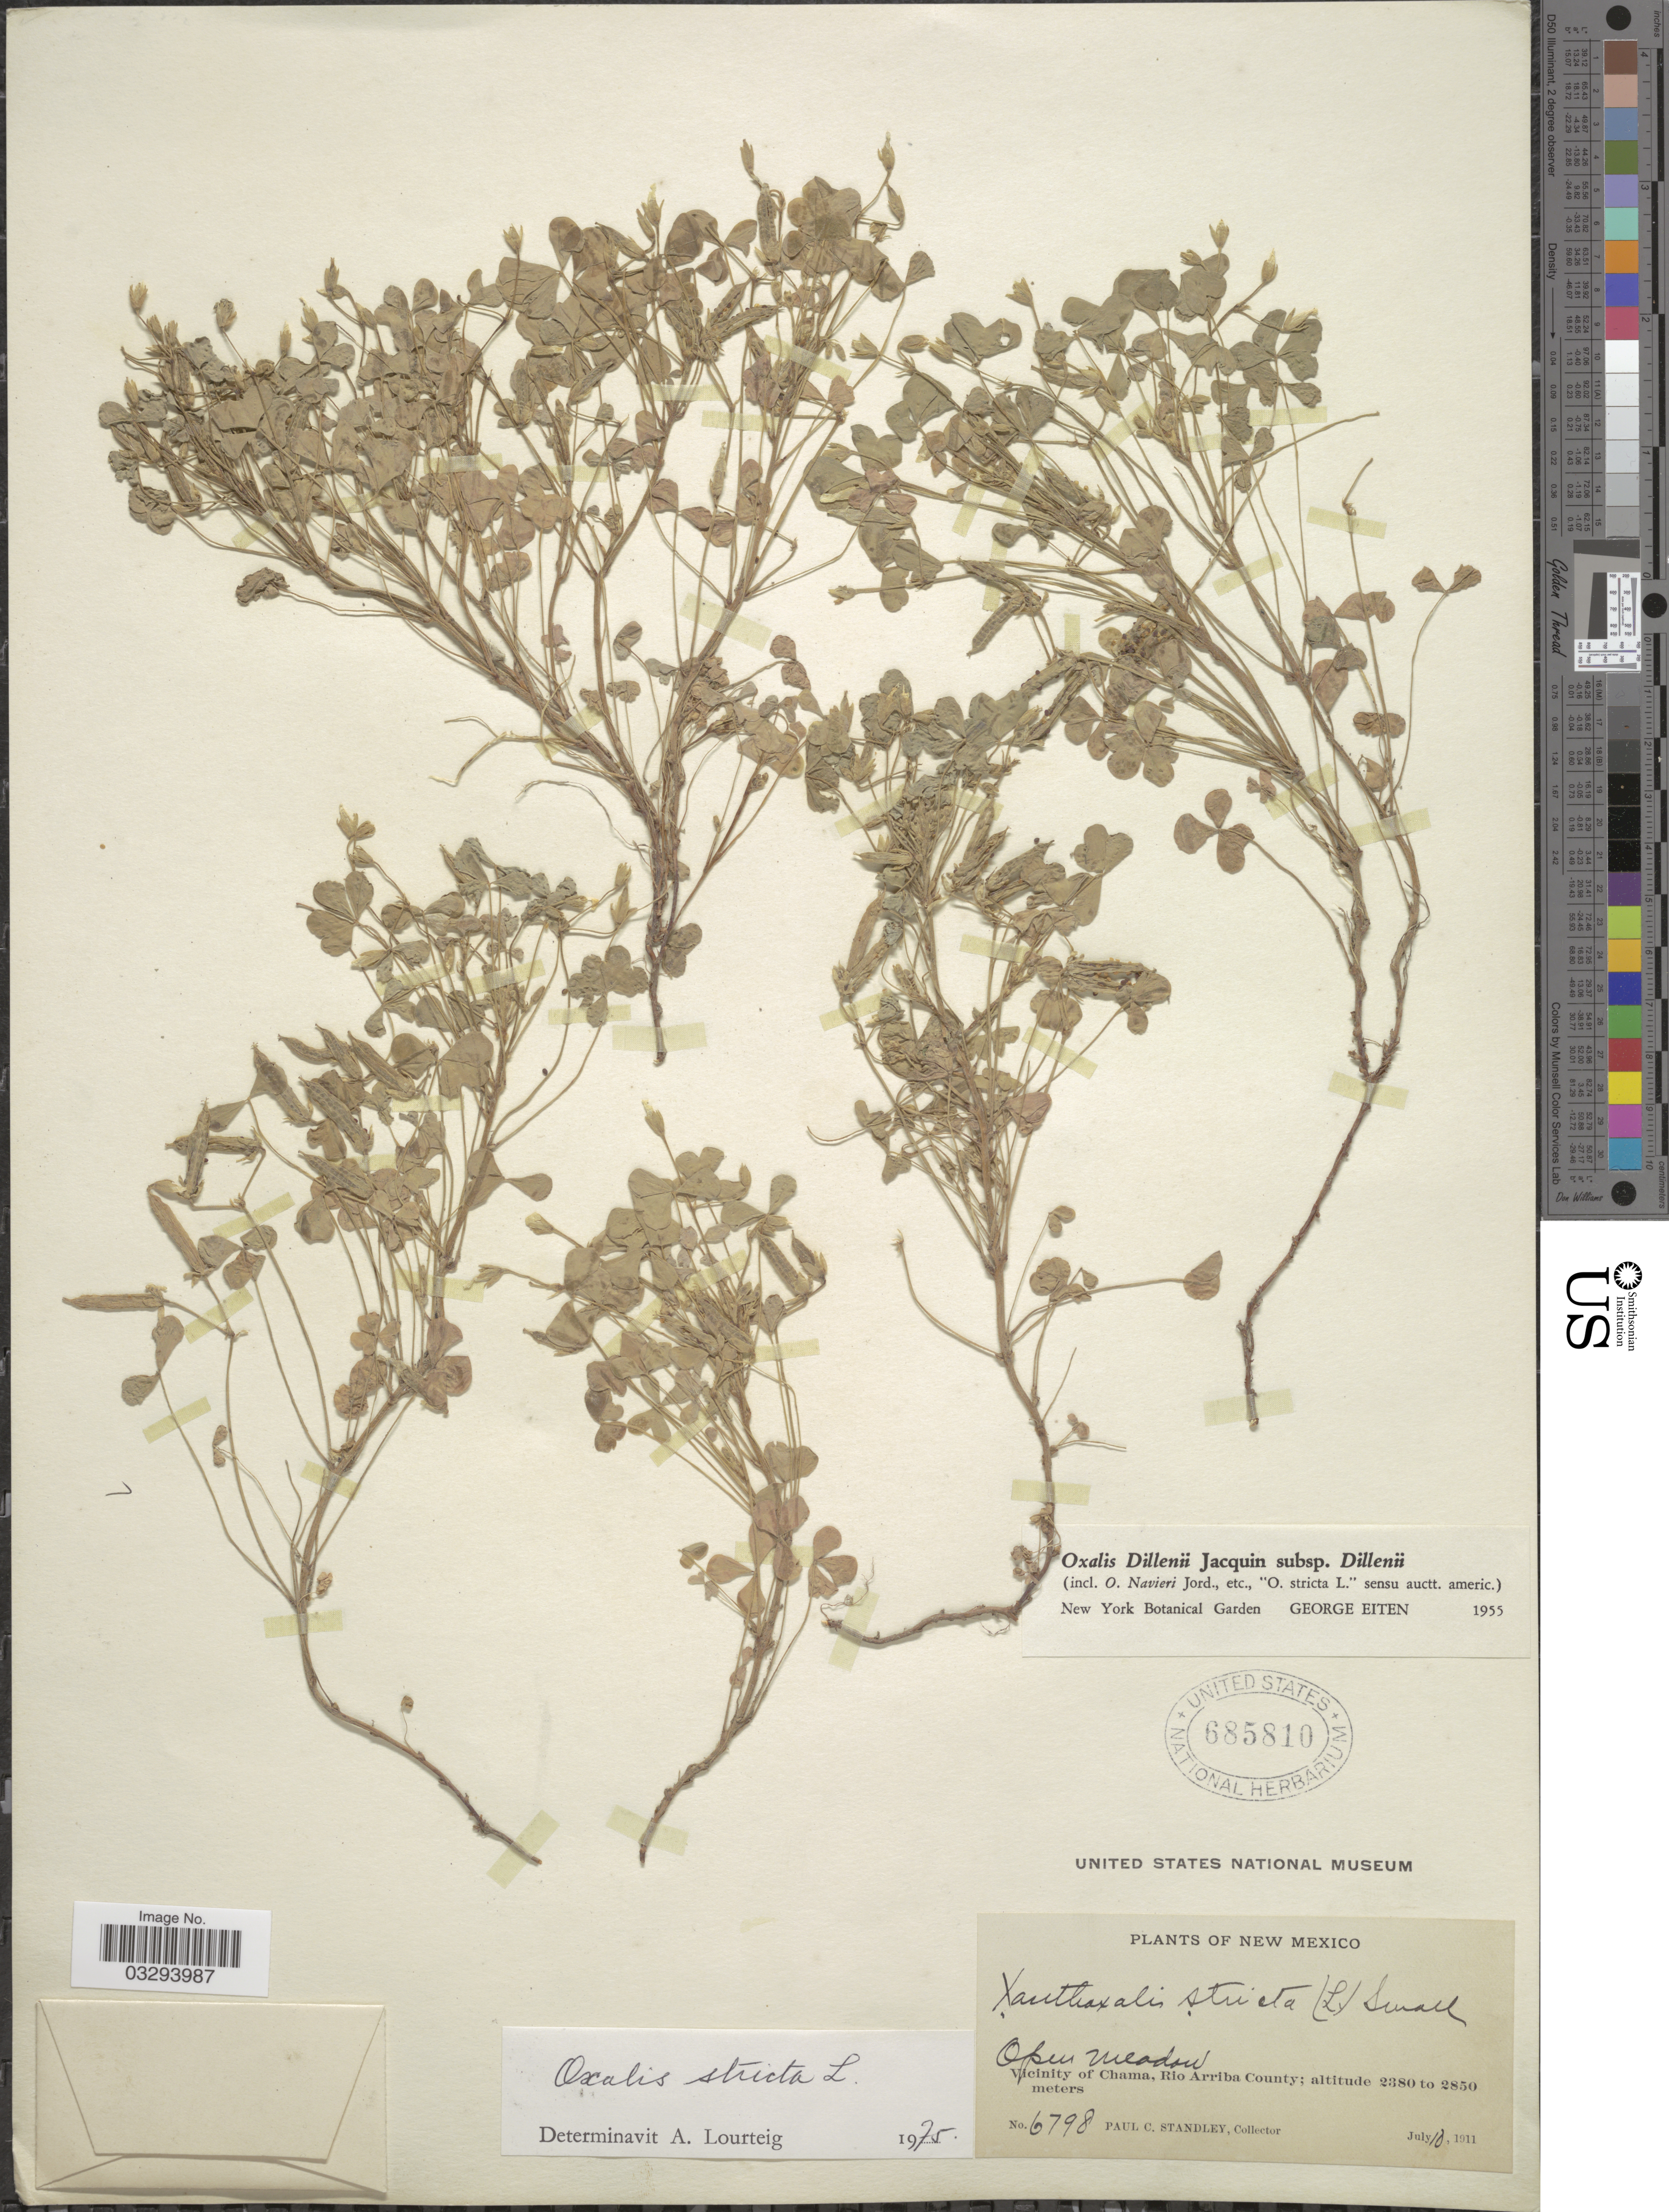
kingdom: Plantae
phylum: Tracheophyta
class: Magnoliopsida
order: Oxalidales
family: Oxalidaceae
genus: Oxalis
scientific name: Oxalis stricta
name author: L.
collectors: P. C. Standley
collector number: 6798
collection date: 1911-07-10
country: United States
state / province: New Mexico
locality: Vicinity of Chama, Rio Arriba County.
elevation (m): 2380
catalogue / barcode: US 685810